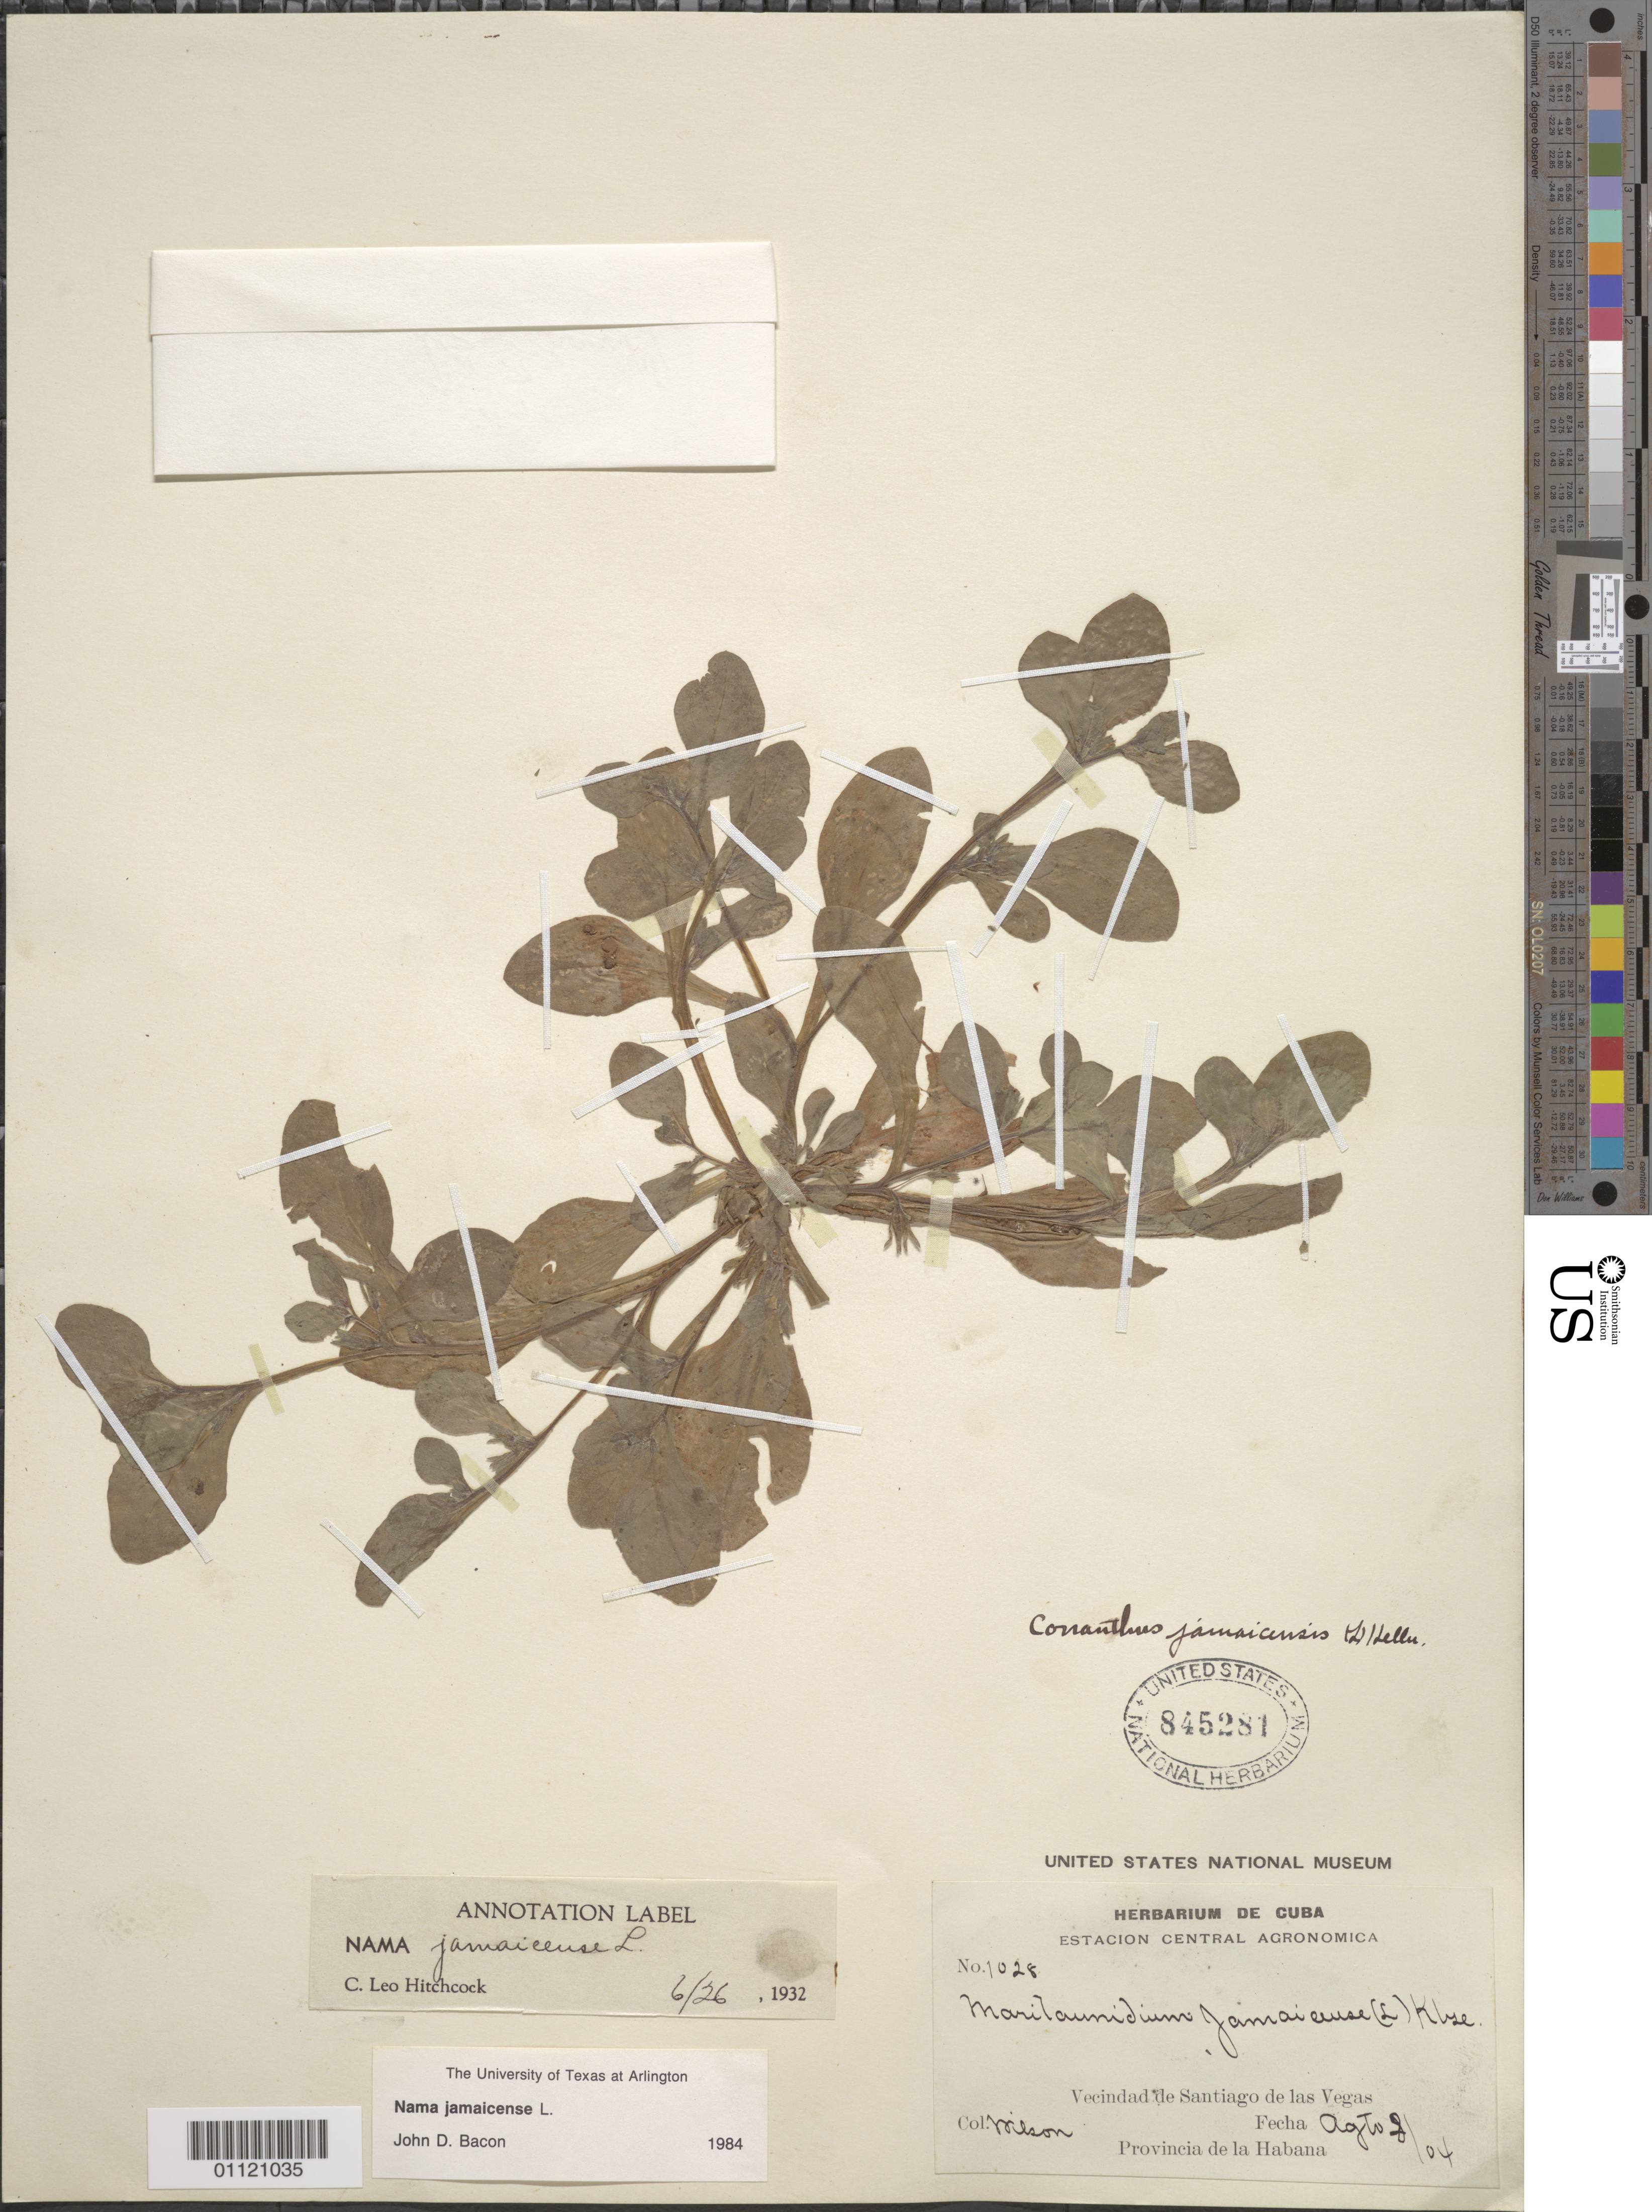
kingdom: Plantae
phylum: Tracheophyta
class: Magnoliopsida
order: Boraginales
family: Namaceae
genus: Nama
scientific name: Nama jamaicensis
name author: L.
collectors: -- Wilson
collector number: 1028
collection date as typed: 02 Aug 1904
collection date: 1904-08-02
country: Cuba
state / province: La Habana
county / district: Municipio Boyeros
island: Cuba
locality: Santiago de las Vegas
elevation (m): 97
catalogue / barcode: US 845281